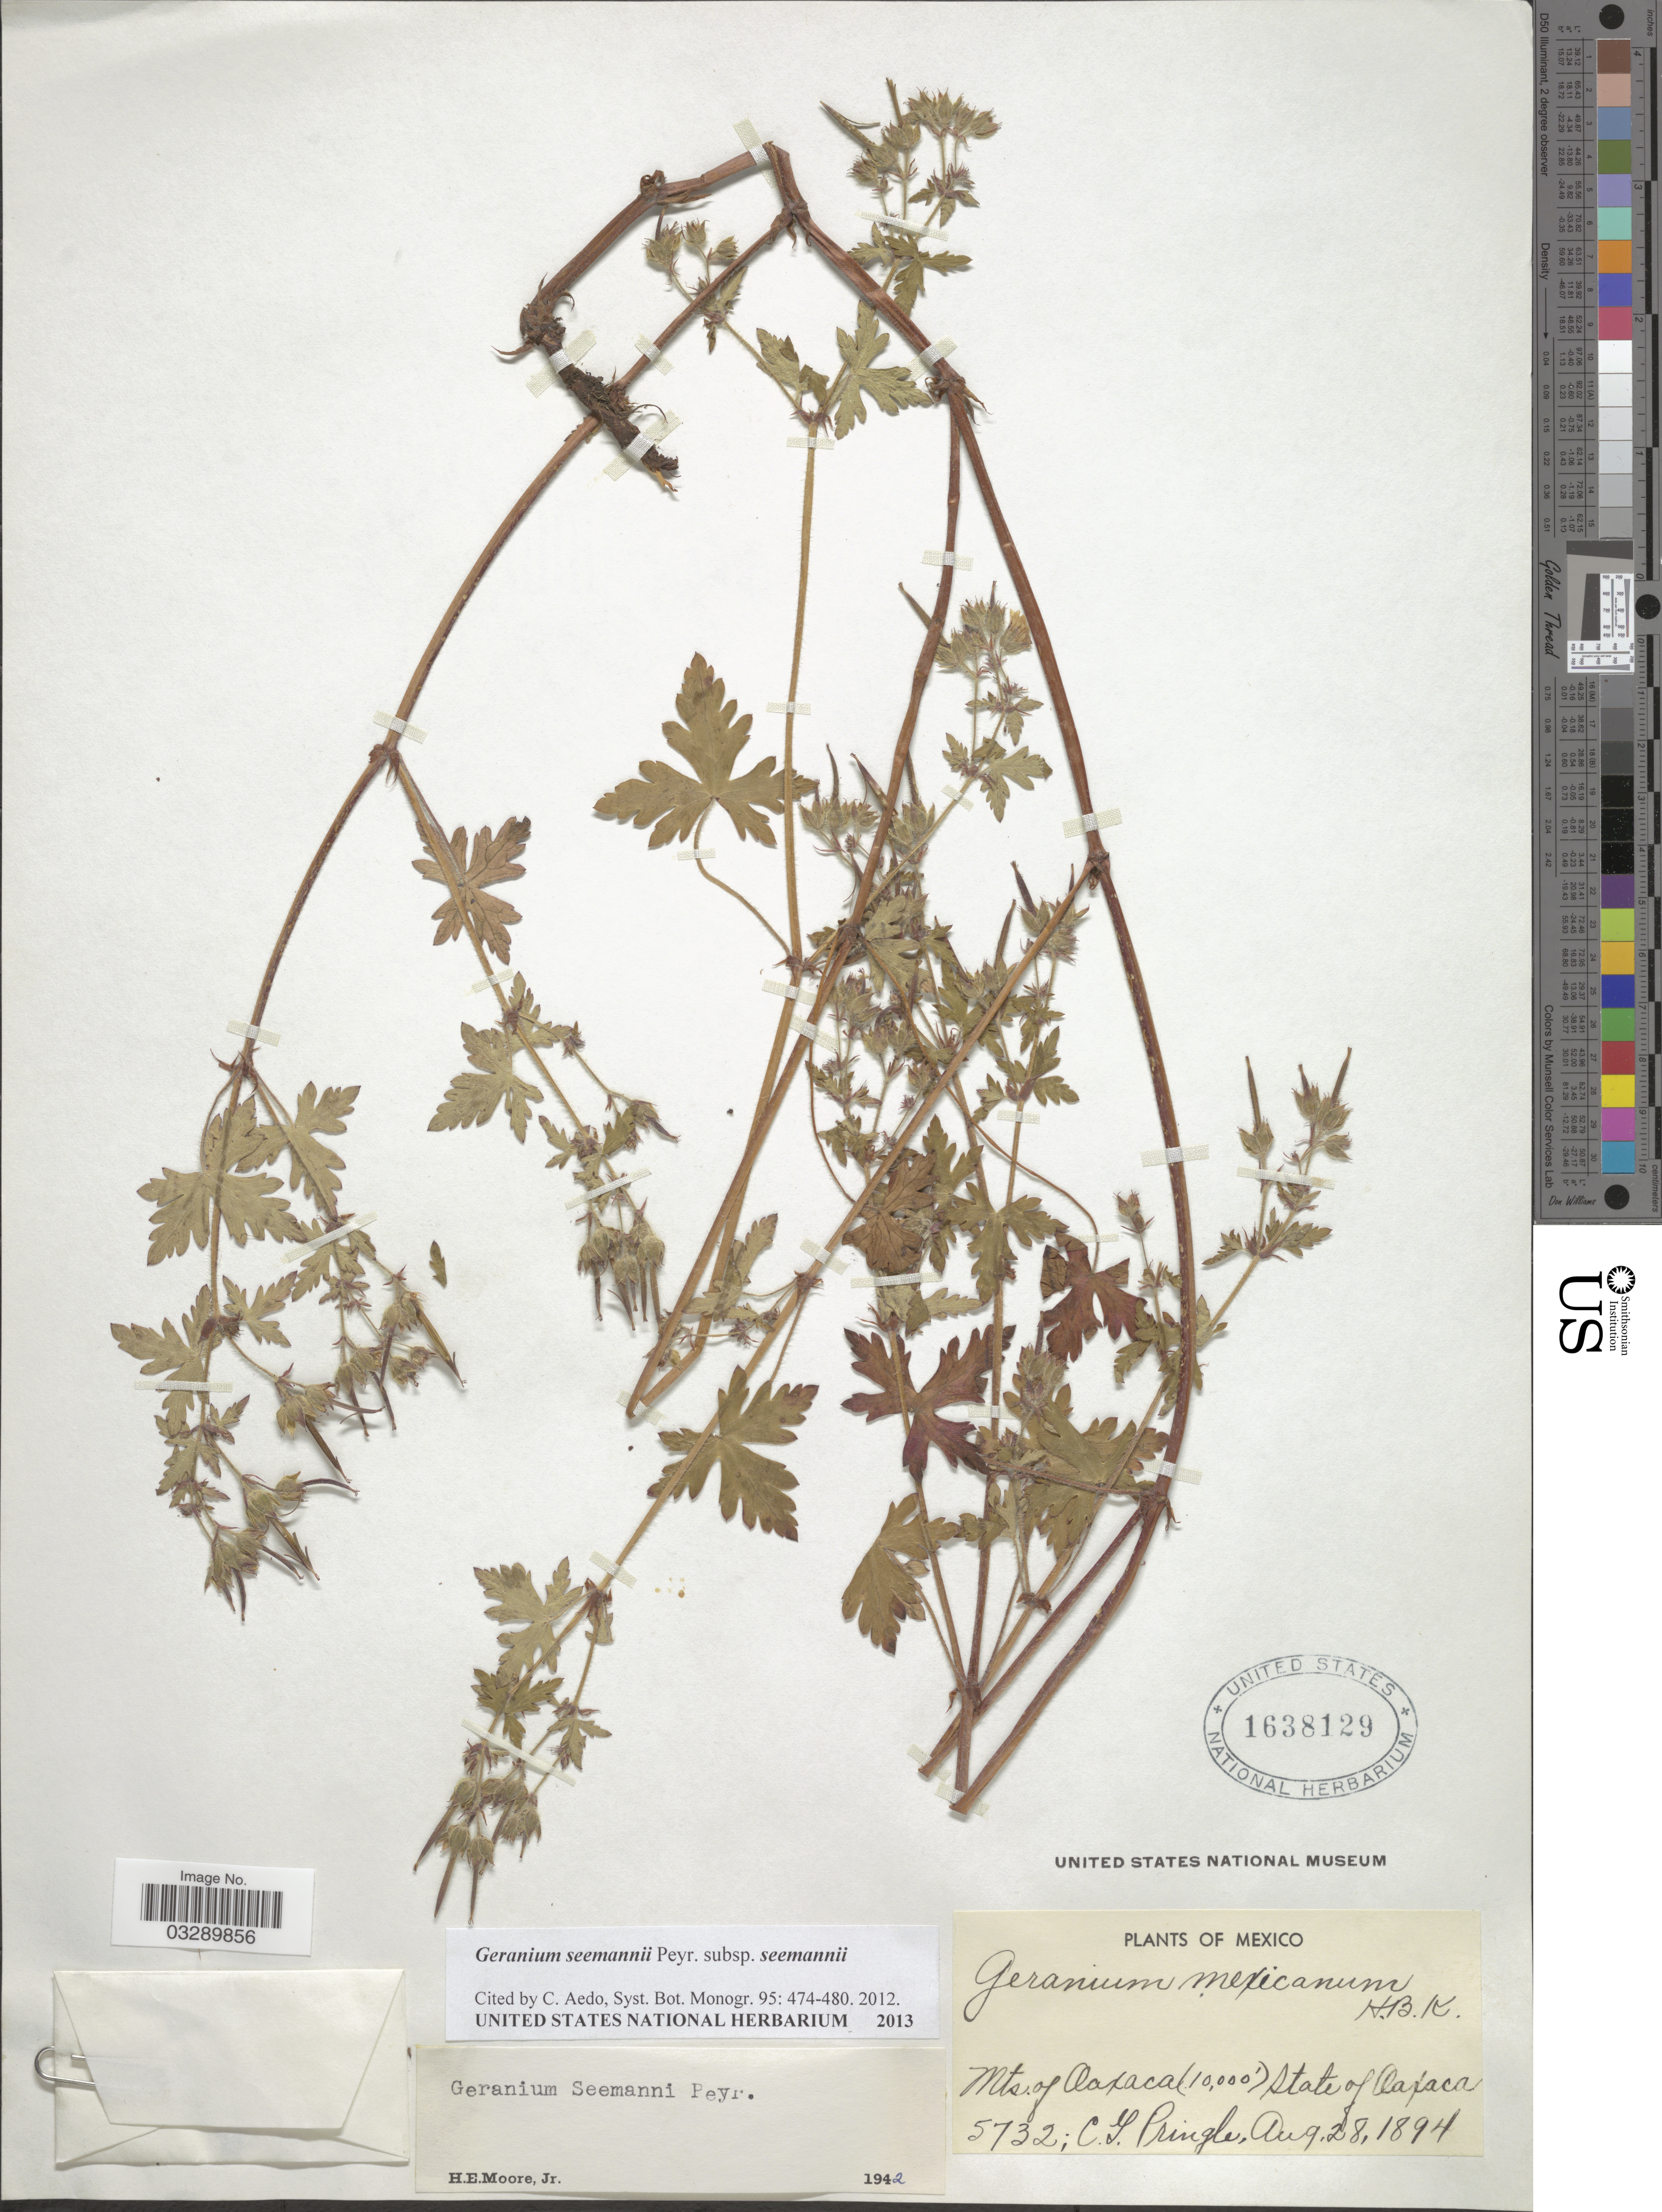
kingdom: Plantae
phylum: Tracheophyta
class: Magnoliopsida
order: Geraniales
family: Geraniaceae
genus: Geranium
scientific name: Geranium seemannii subsp. seemannii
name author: Peyr.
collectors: C. G. Pringle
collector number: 5732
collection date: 1894-08-28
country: Mexico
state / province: Oaxaca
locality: Mts. of Oaxaca.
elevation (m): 3048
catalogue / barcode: US 1638129